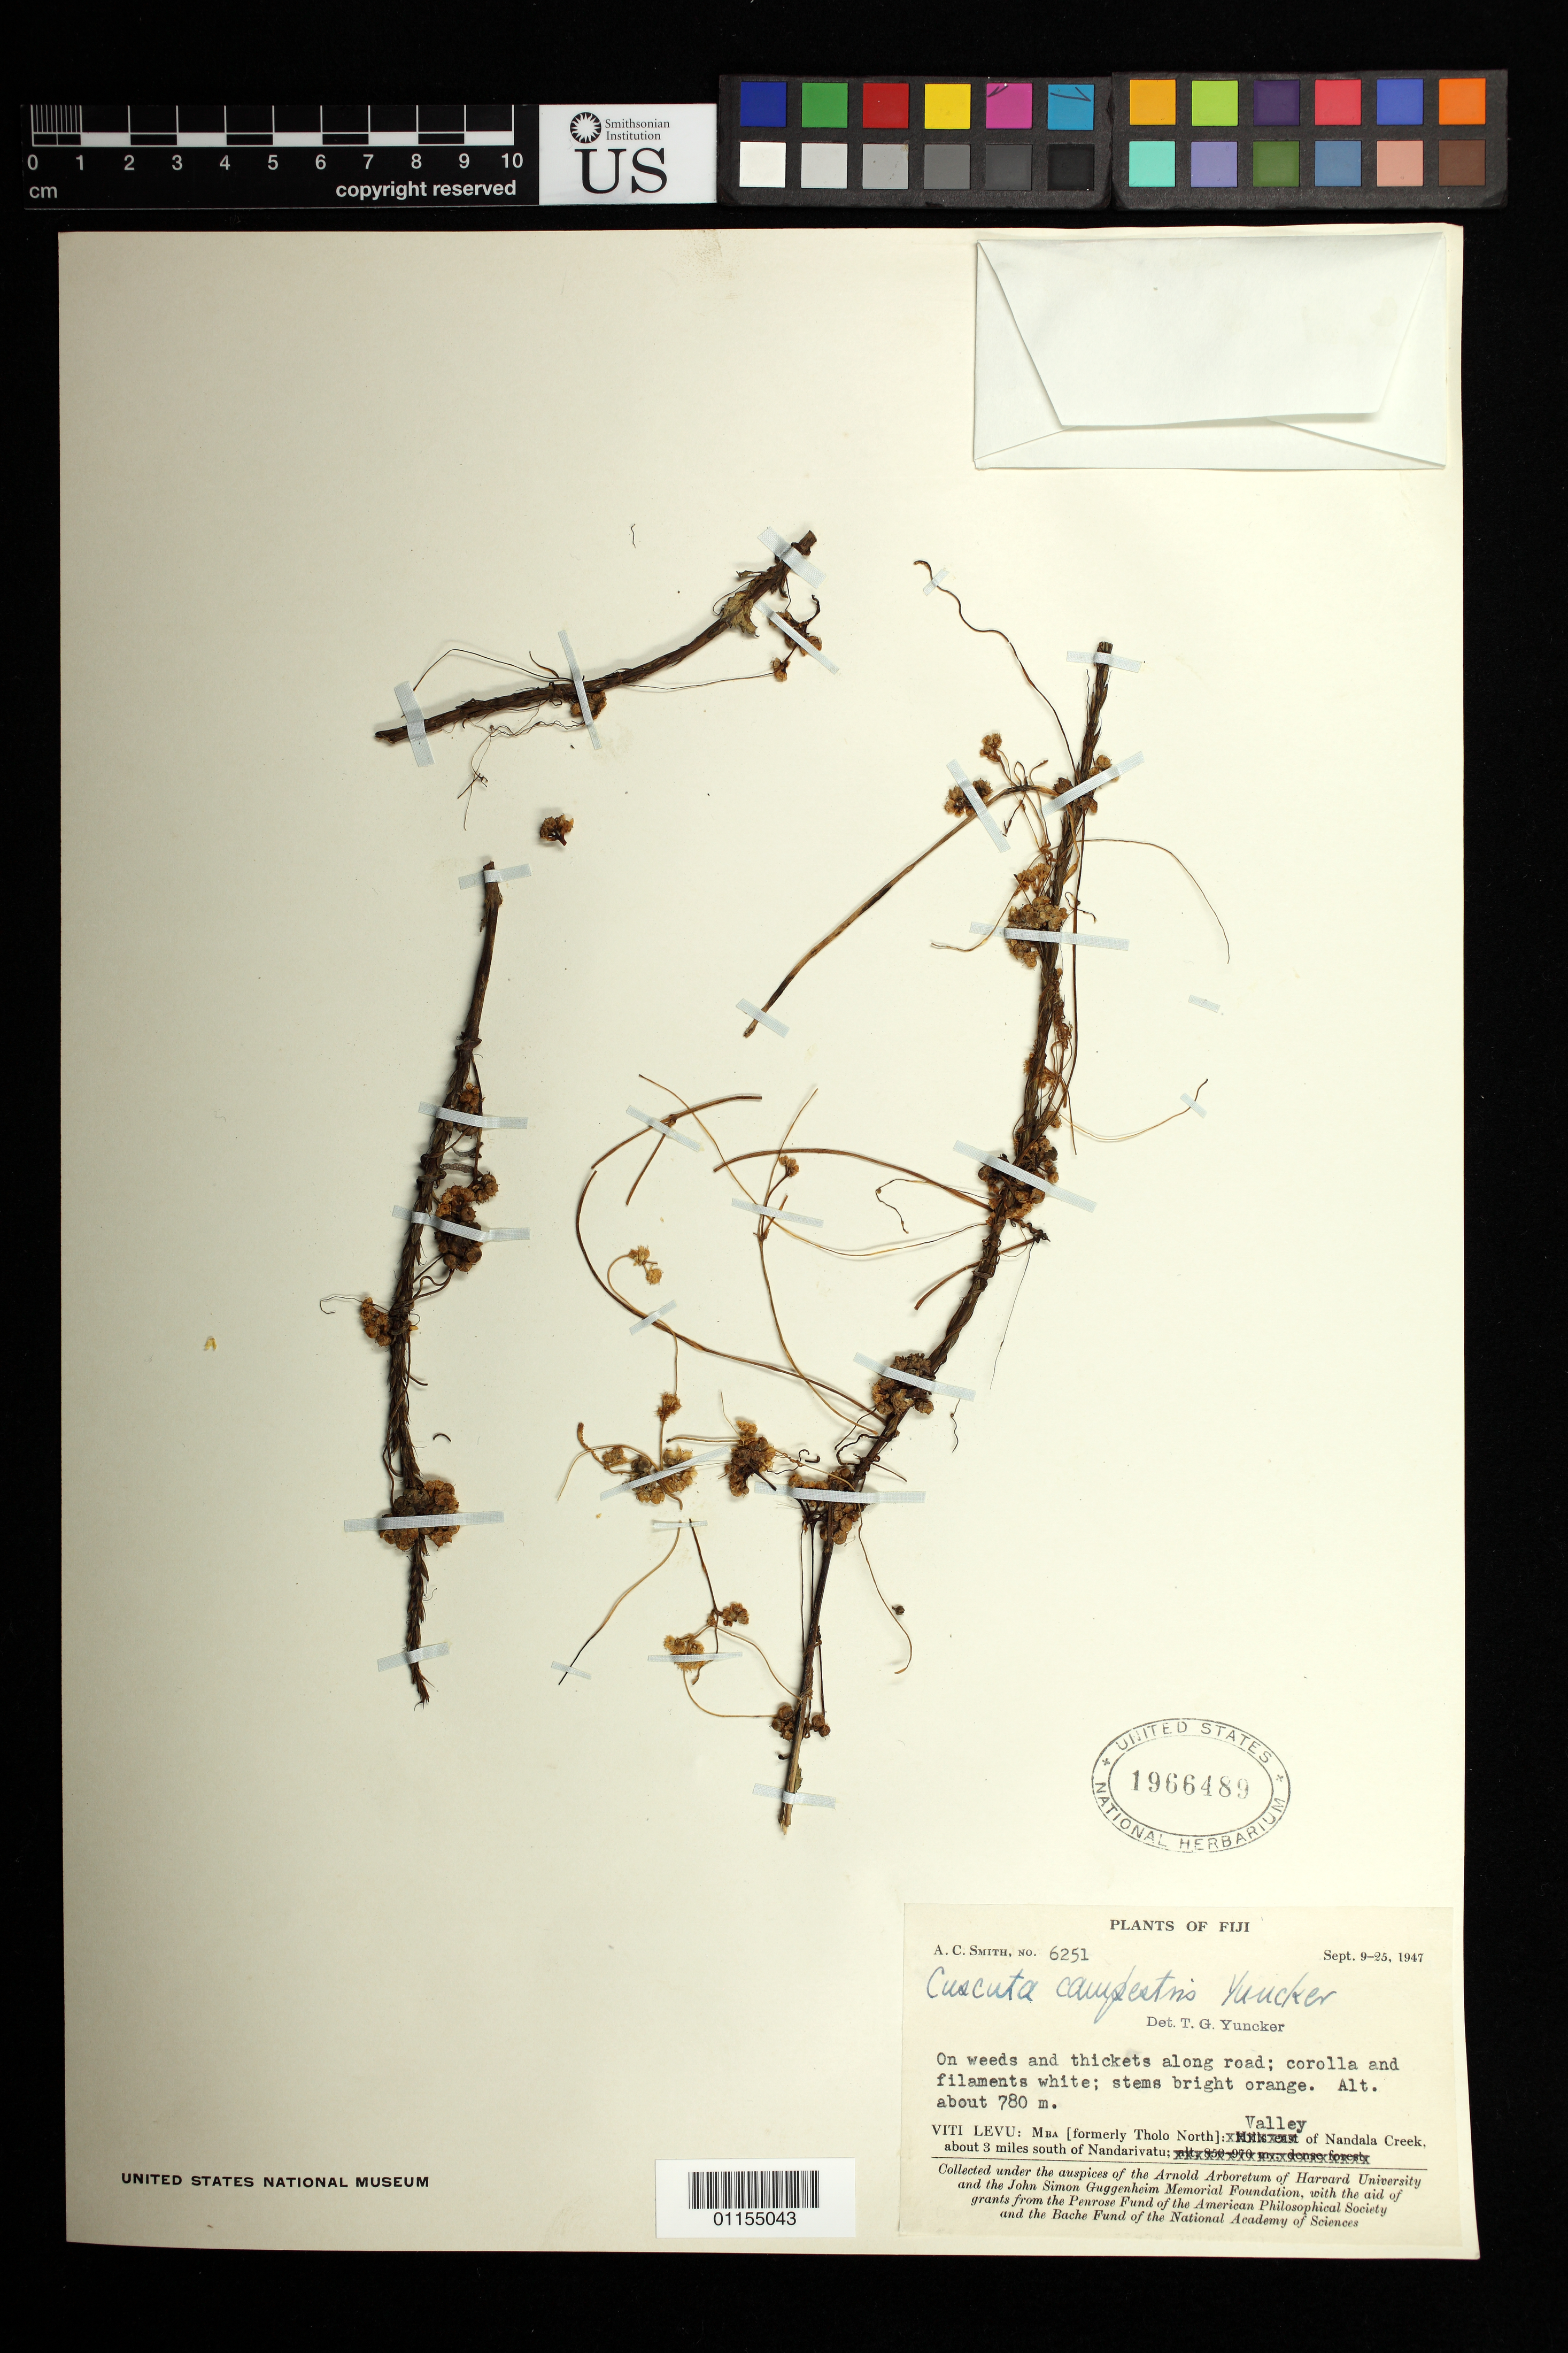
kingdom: Plantae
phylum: Tracheophyta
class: Magnoliopsida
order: Solanales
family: Convolvulaceae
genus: Cuscuta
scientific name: Cuscuta campestris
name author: Yunck.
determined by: Yuncker, T. G.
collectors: A. C. Smith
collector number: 6251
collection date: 1947-09-09/1947-09-25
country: Fiji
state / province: Mba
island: Viti Levu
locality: Hills east of Nandala Creek, about 3 miles south of Nandarivatu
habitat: on weeds and thickets along road.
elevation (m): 850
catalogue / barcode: US 1966489